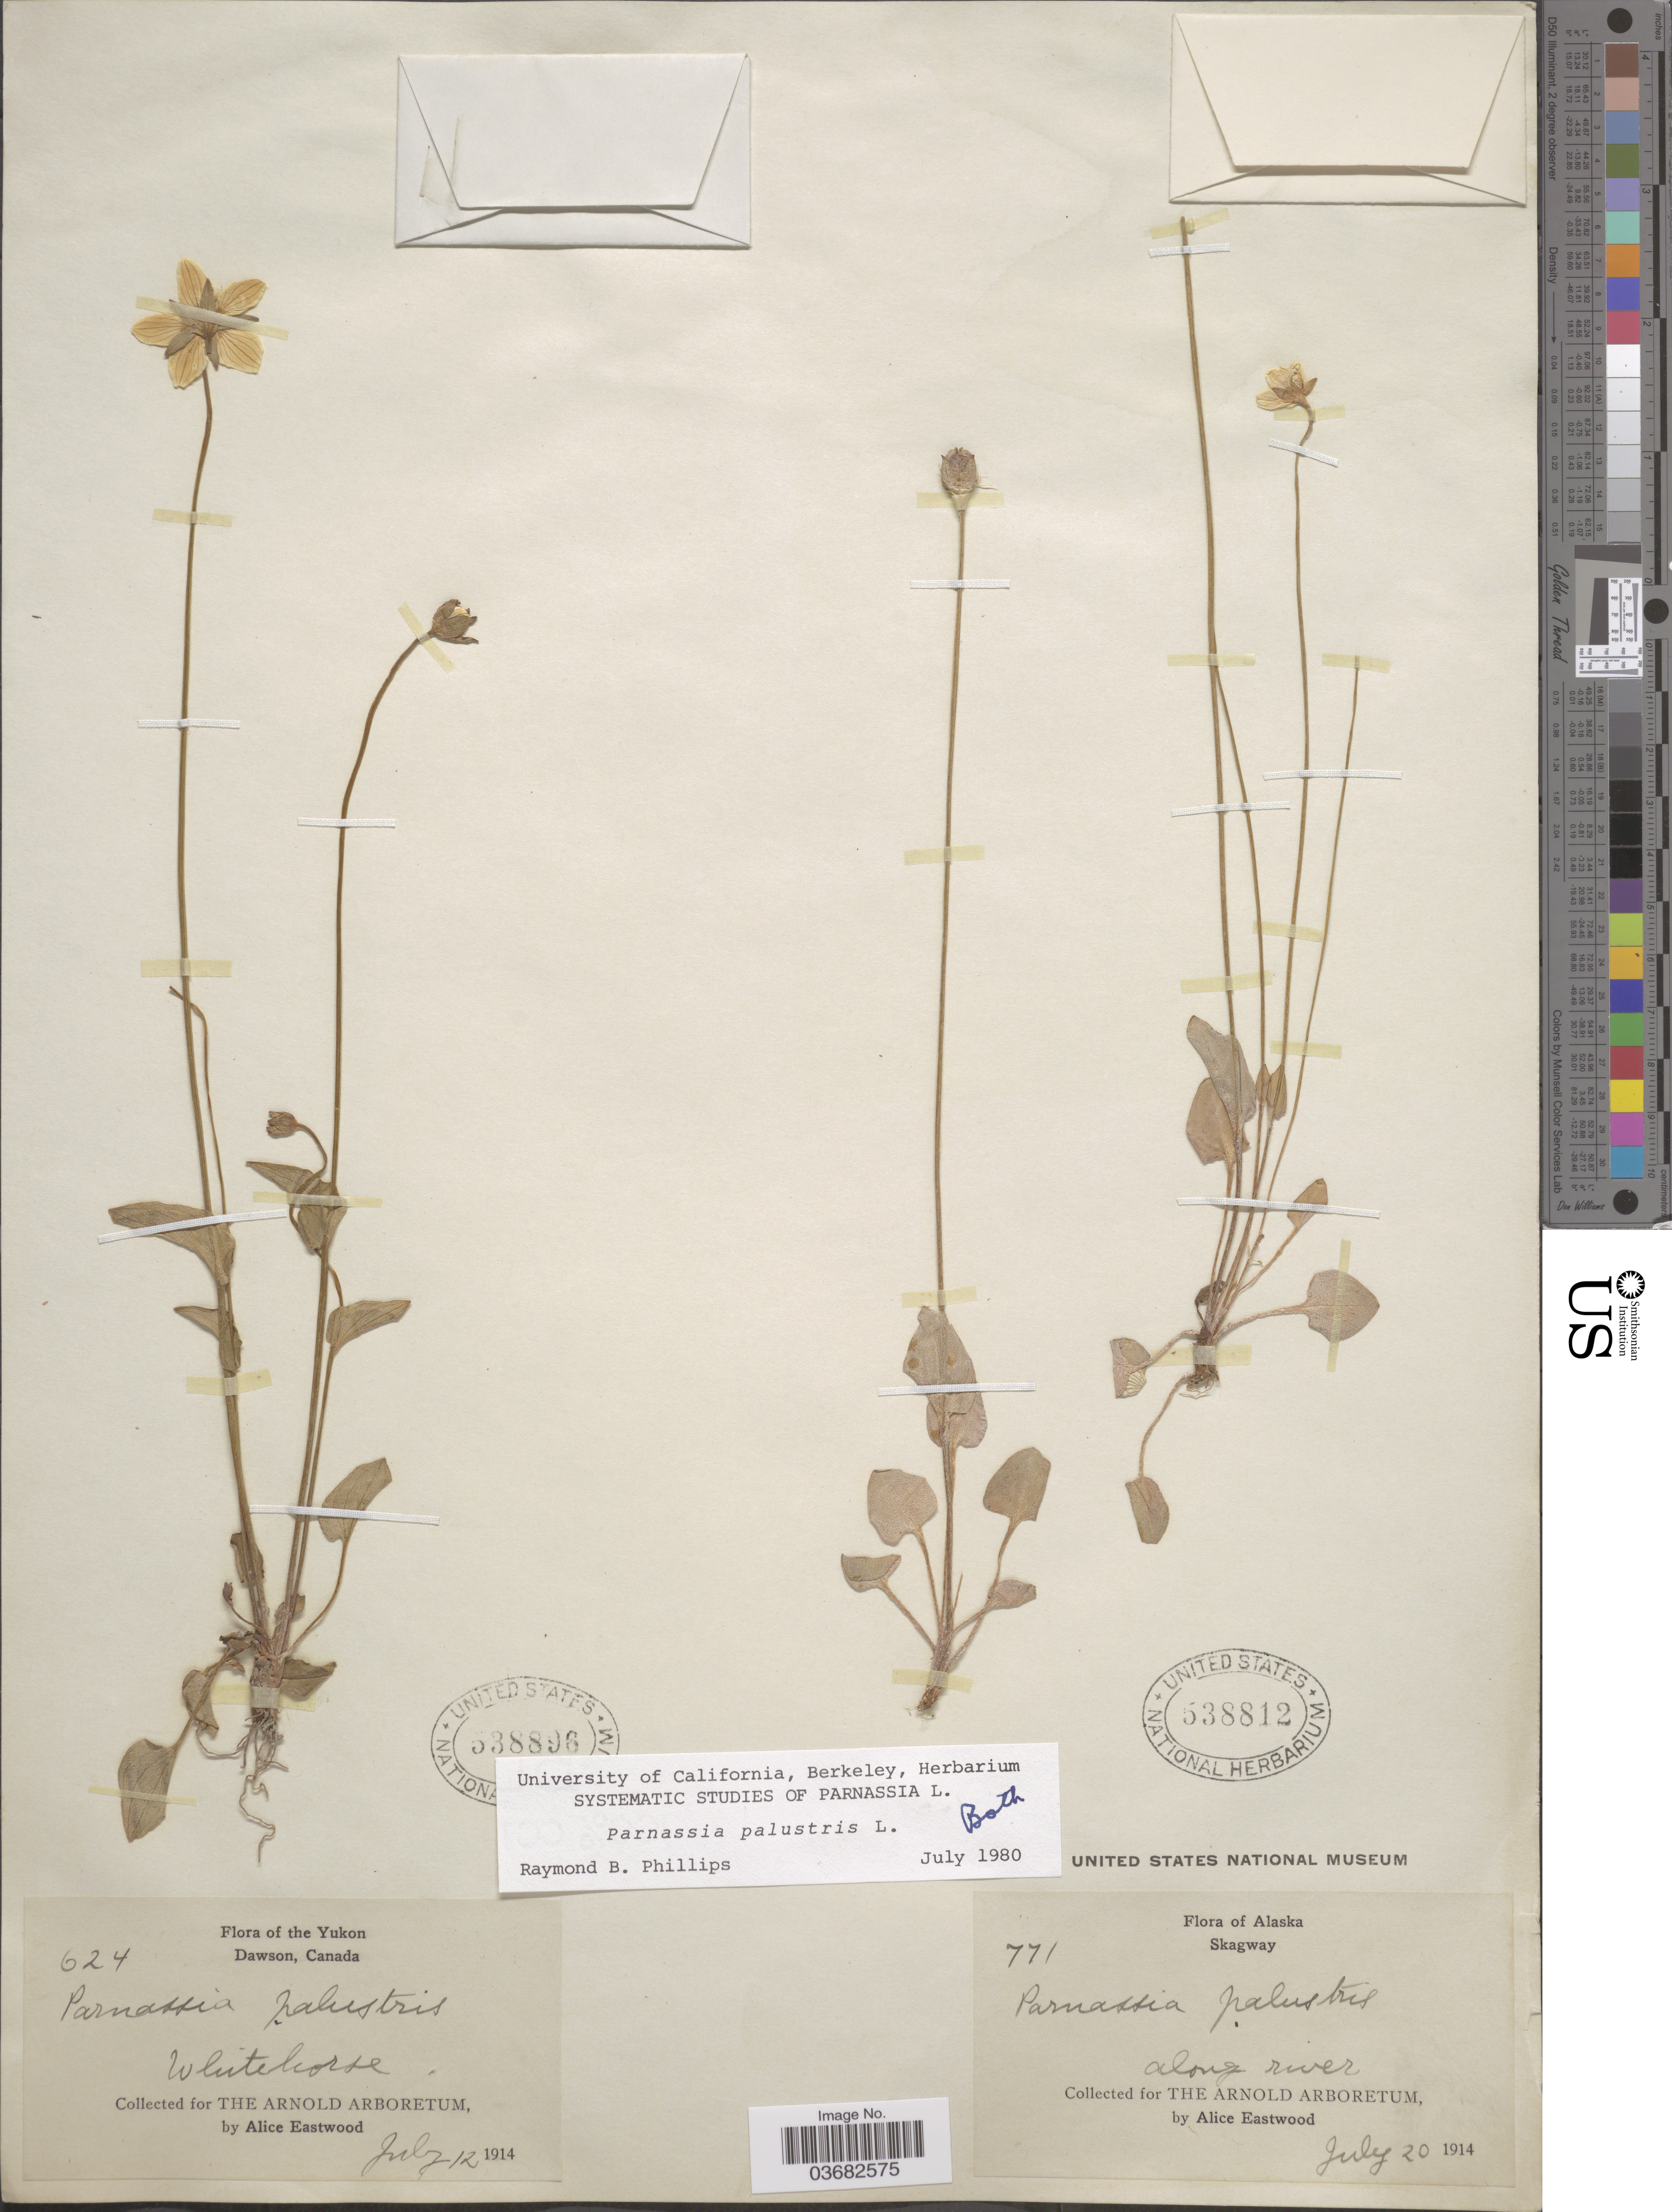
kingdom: Plantae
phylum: Tracheophyta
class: Magnoliopsida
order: Celastrales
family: Parnassiaceae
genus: Parnassia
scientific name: Parnassia palustris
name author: L.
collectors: A. Eastwood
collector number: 624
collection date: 1914-07-12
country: Canada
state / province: Yukon Territory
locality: The Yukon. Dawson. Whitehorse.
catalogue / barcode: US 538896